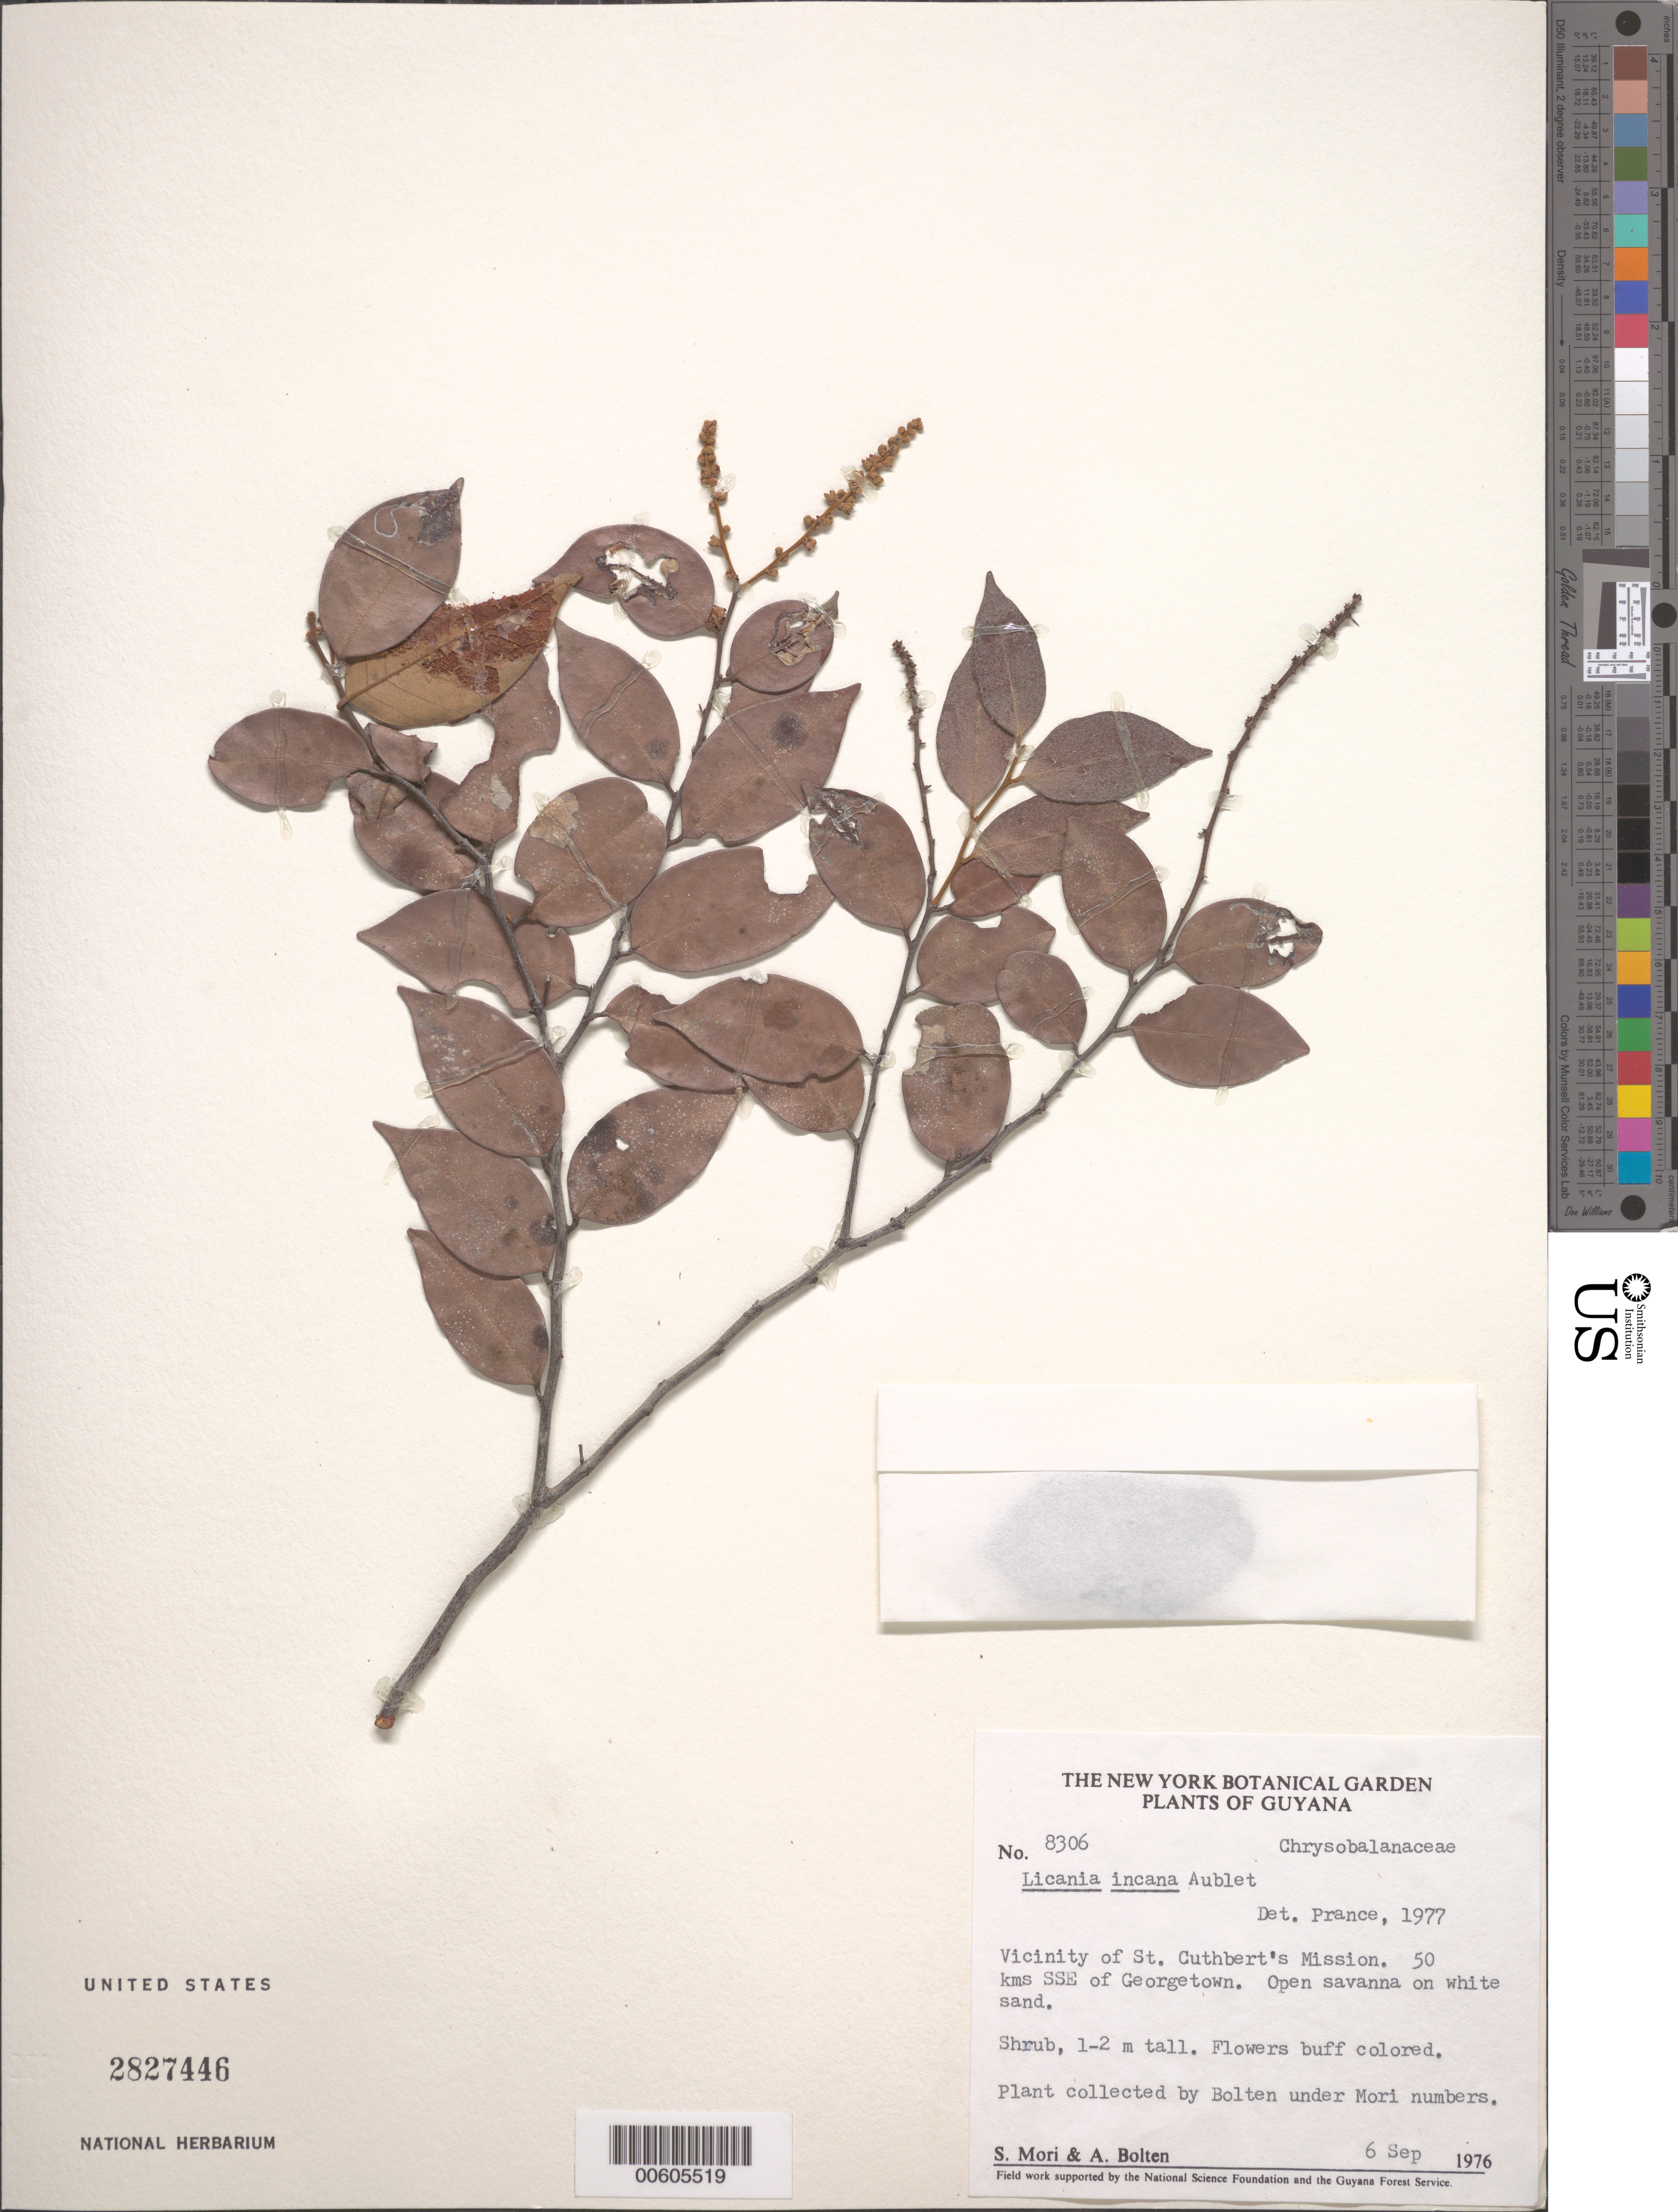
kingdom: Plantae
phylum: Tracheophyta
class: Magnoliopsida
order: Malpighiales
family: Chrysobalanaceae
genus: Licania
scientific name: Licania incana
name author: Aubl.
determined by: Prance, G. T.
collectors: S. Mori & A. Bolten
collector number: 8306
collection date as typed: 6-Sep-76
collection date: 1976-09-06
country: Guyana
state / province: Demerara-Mahaica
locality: St. Cuthbert's Mission, vic., 50 km SSE of Georgetown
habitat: Open savanna on white sand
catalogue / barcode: US 2827446